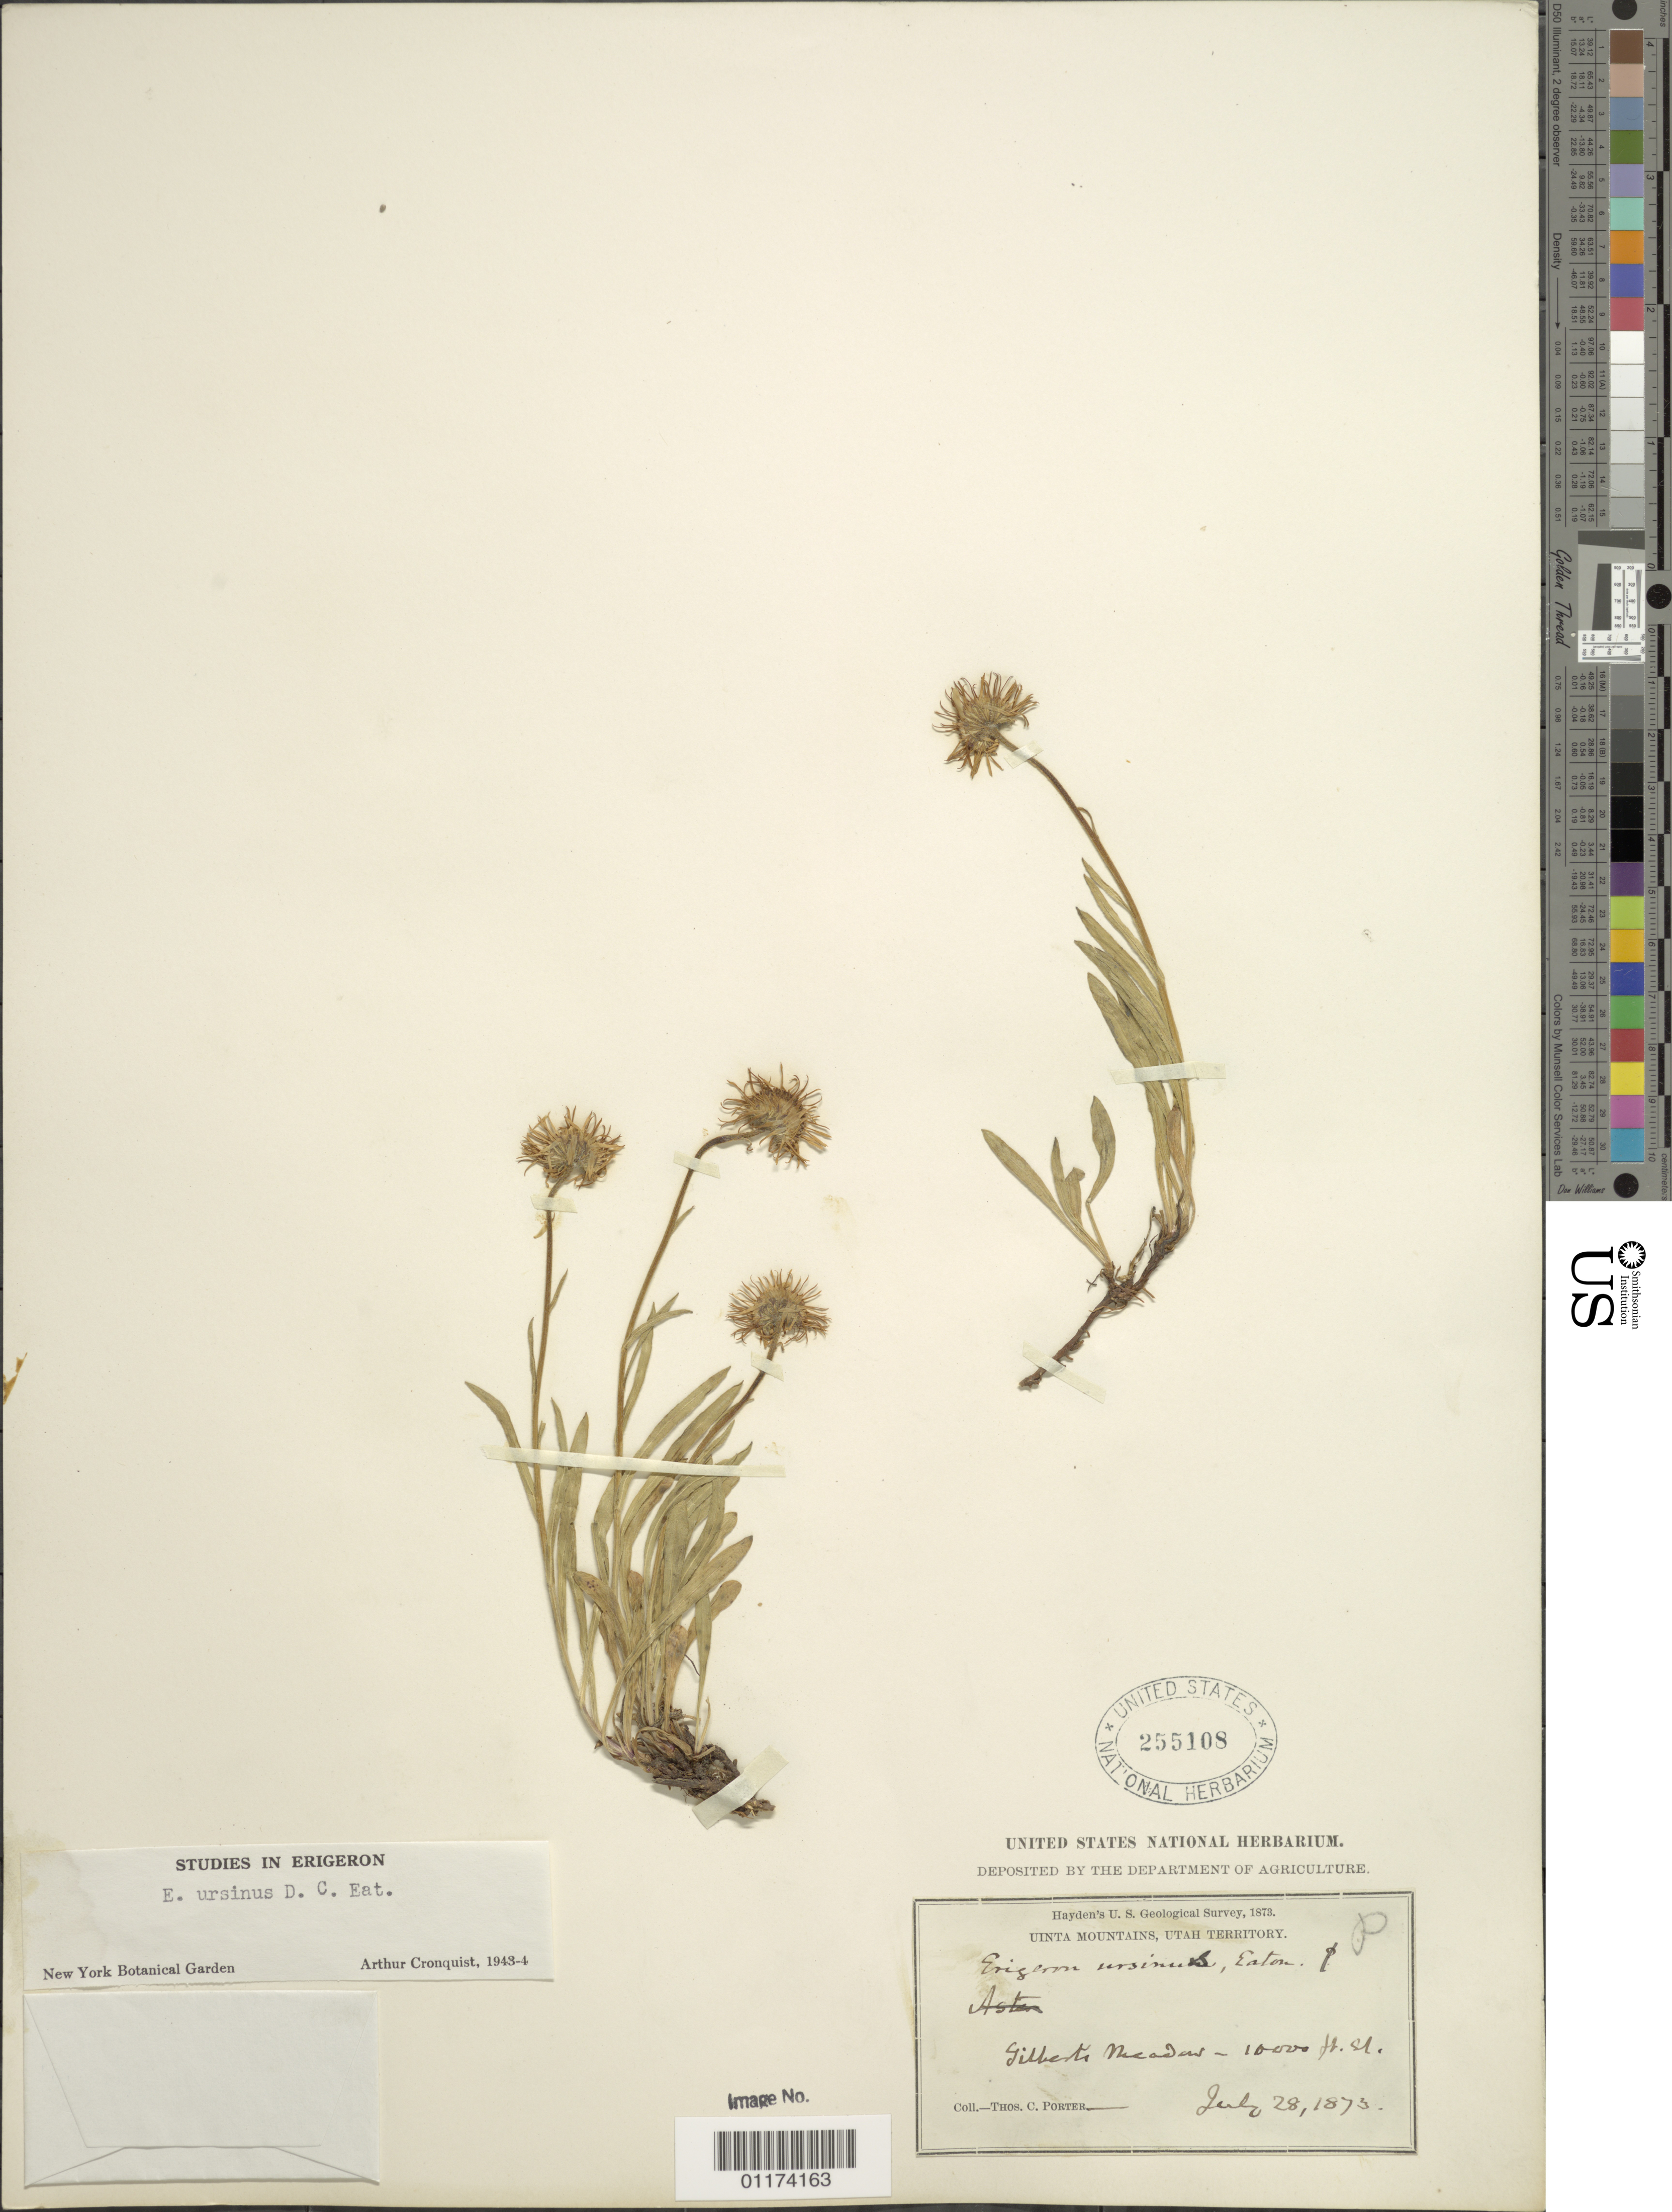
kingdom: Plantae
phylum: Tracheophyta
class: Magnoliopsida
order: Asterales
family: Asteraceae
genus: Erigeron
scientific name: Erigeron ursinus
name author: D.C. Eaton in C. King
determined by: Cronquist, A. J.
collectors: T. C. Porter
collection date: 1873-07-28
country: United States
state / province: Utah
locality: Uinta Mountains, Gilbert's meadows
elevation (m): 3048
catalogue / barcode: US 255108